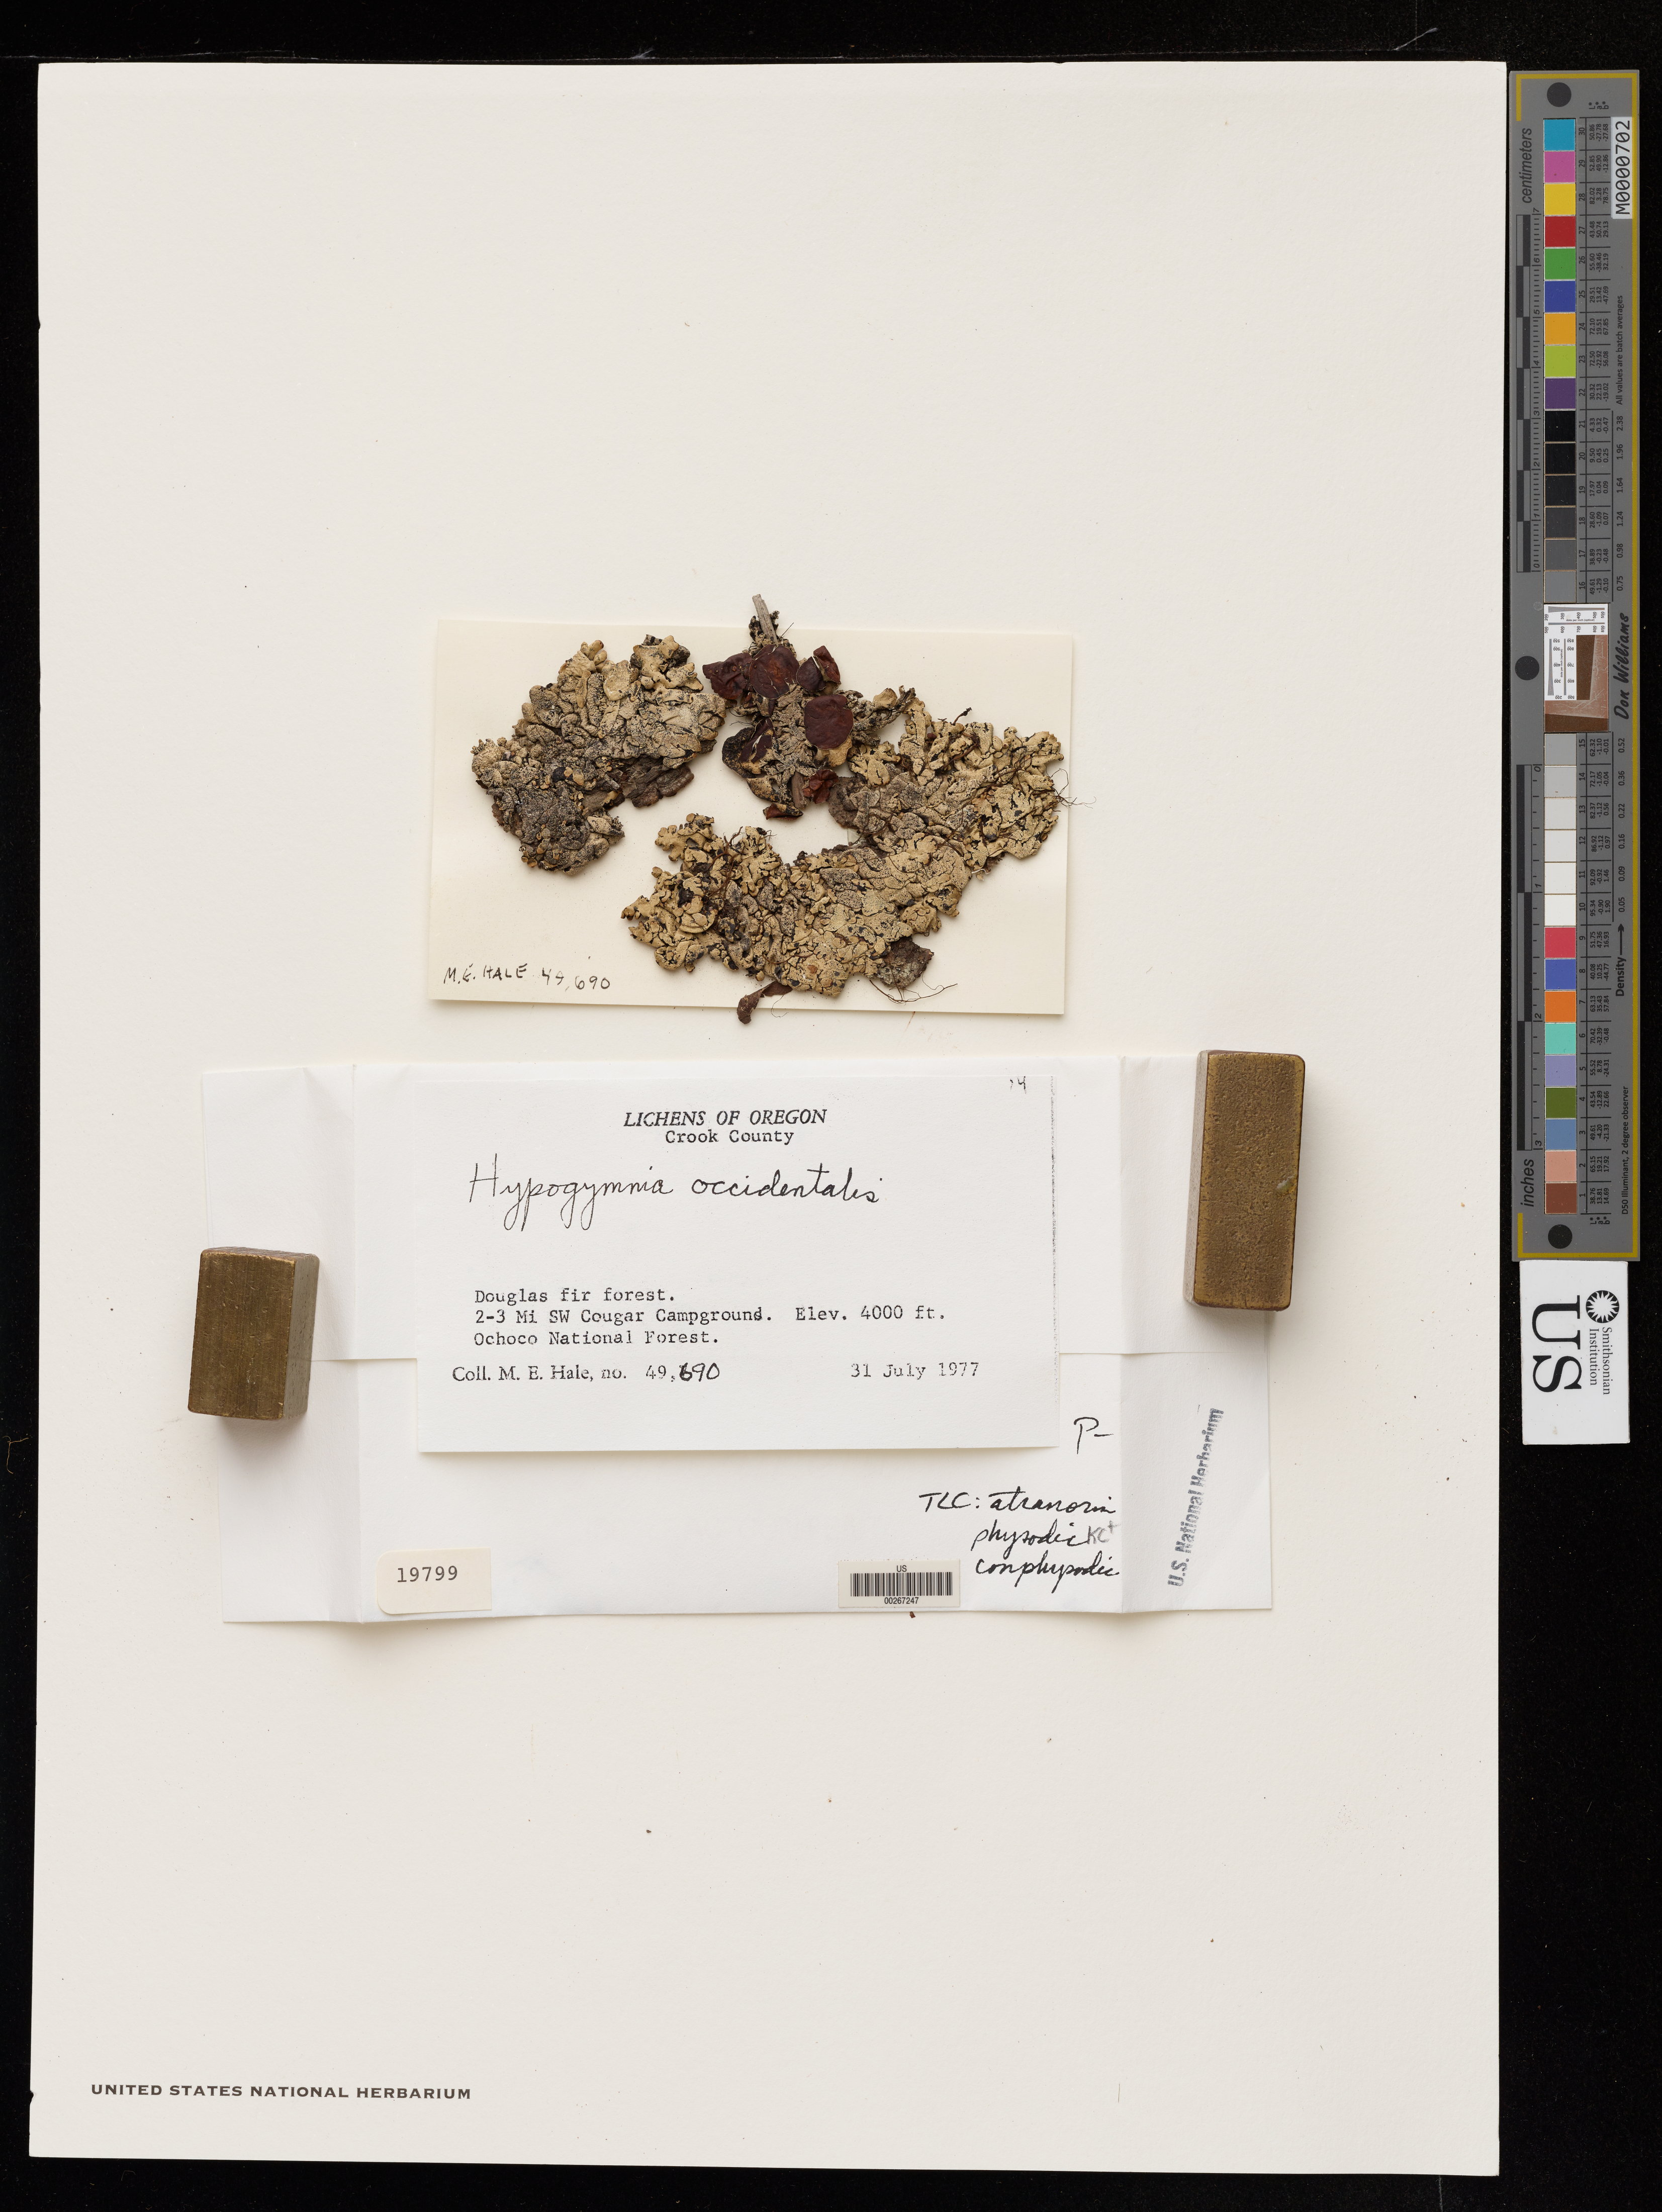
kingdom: Fungi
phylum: Ascomycota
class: Lecanoromycetes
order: Lecanorales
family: Parmeliaceae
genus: Hypogymnia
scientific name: Hypogymnia occidentalis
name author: L.H. Pike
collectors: M. Hale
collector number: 49690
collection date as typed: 31 Jul 1977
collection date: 1977-07-31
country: United States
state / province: Oregon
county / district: Crook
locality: Ochoco nat. forest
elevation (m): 0